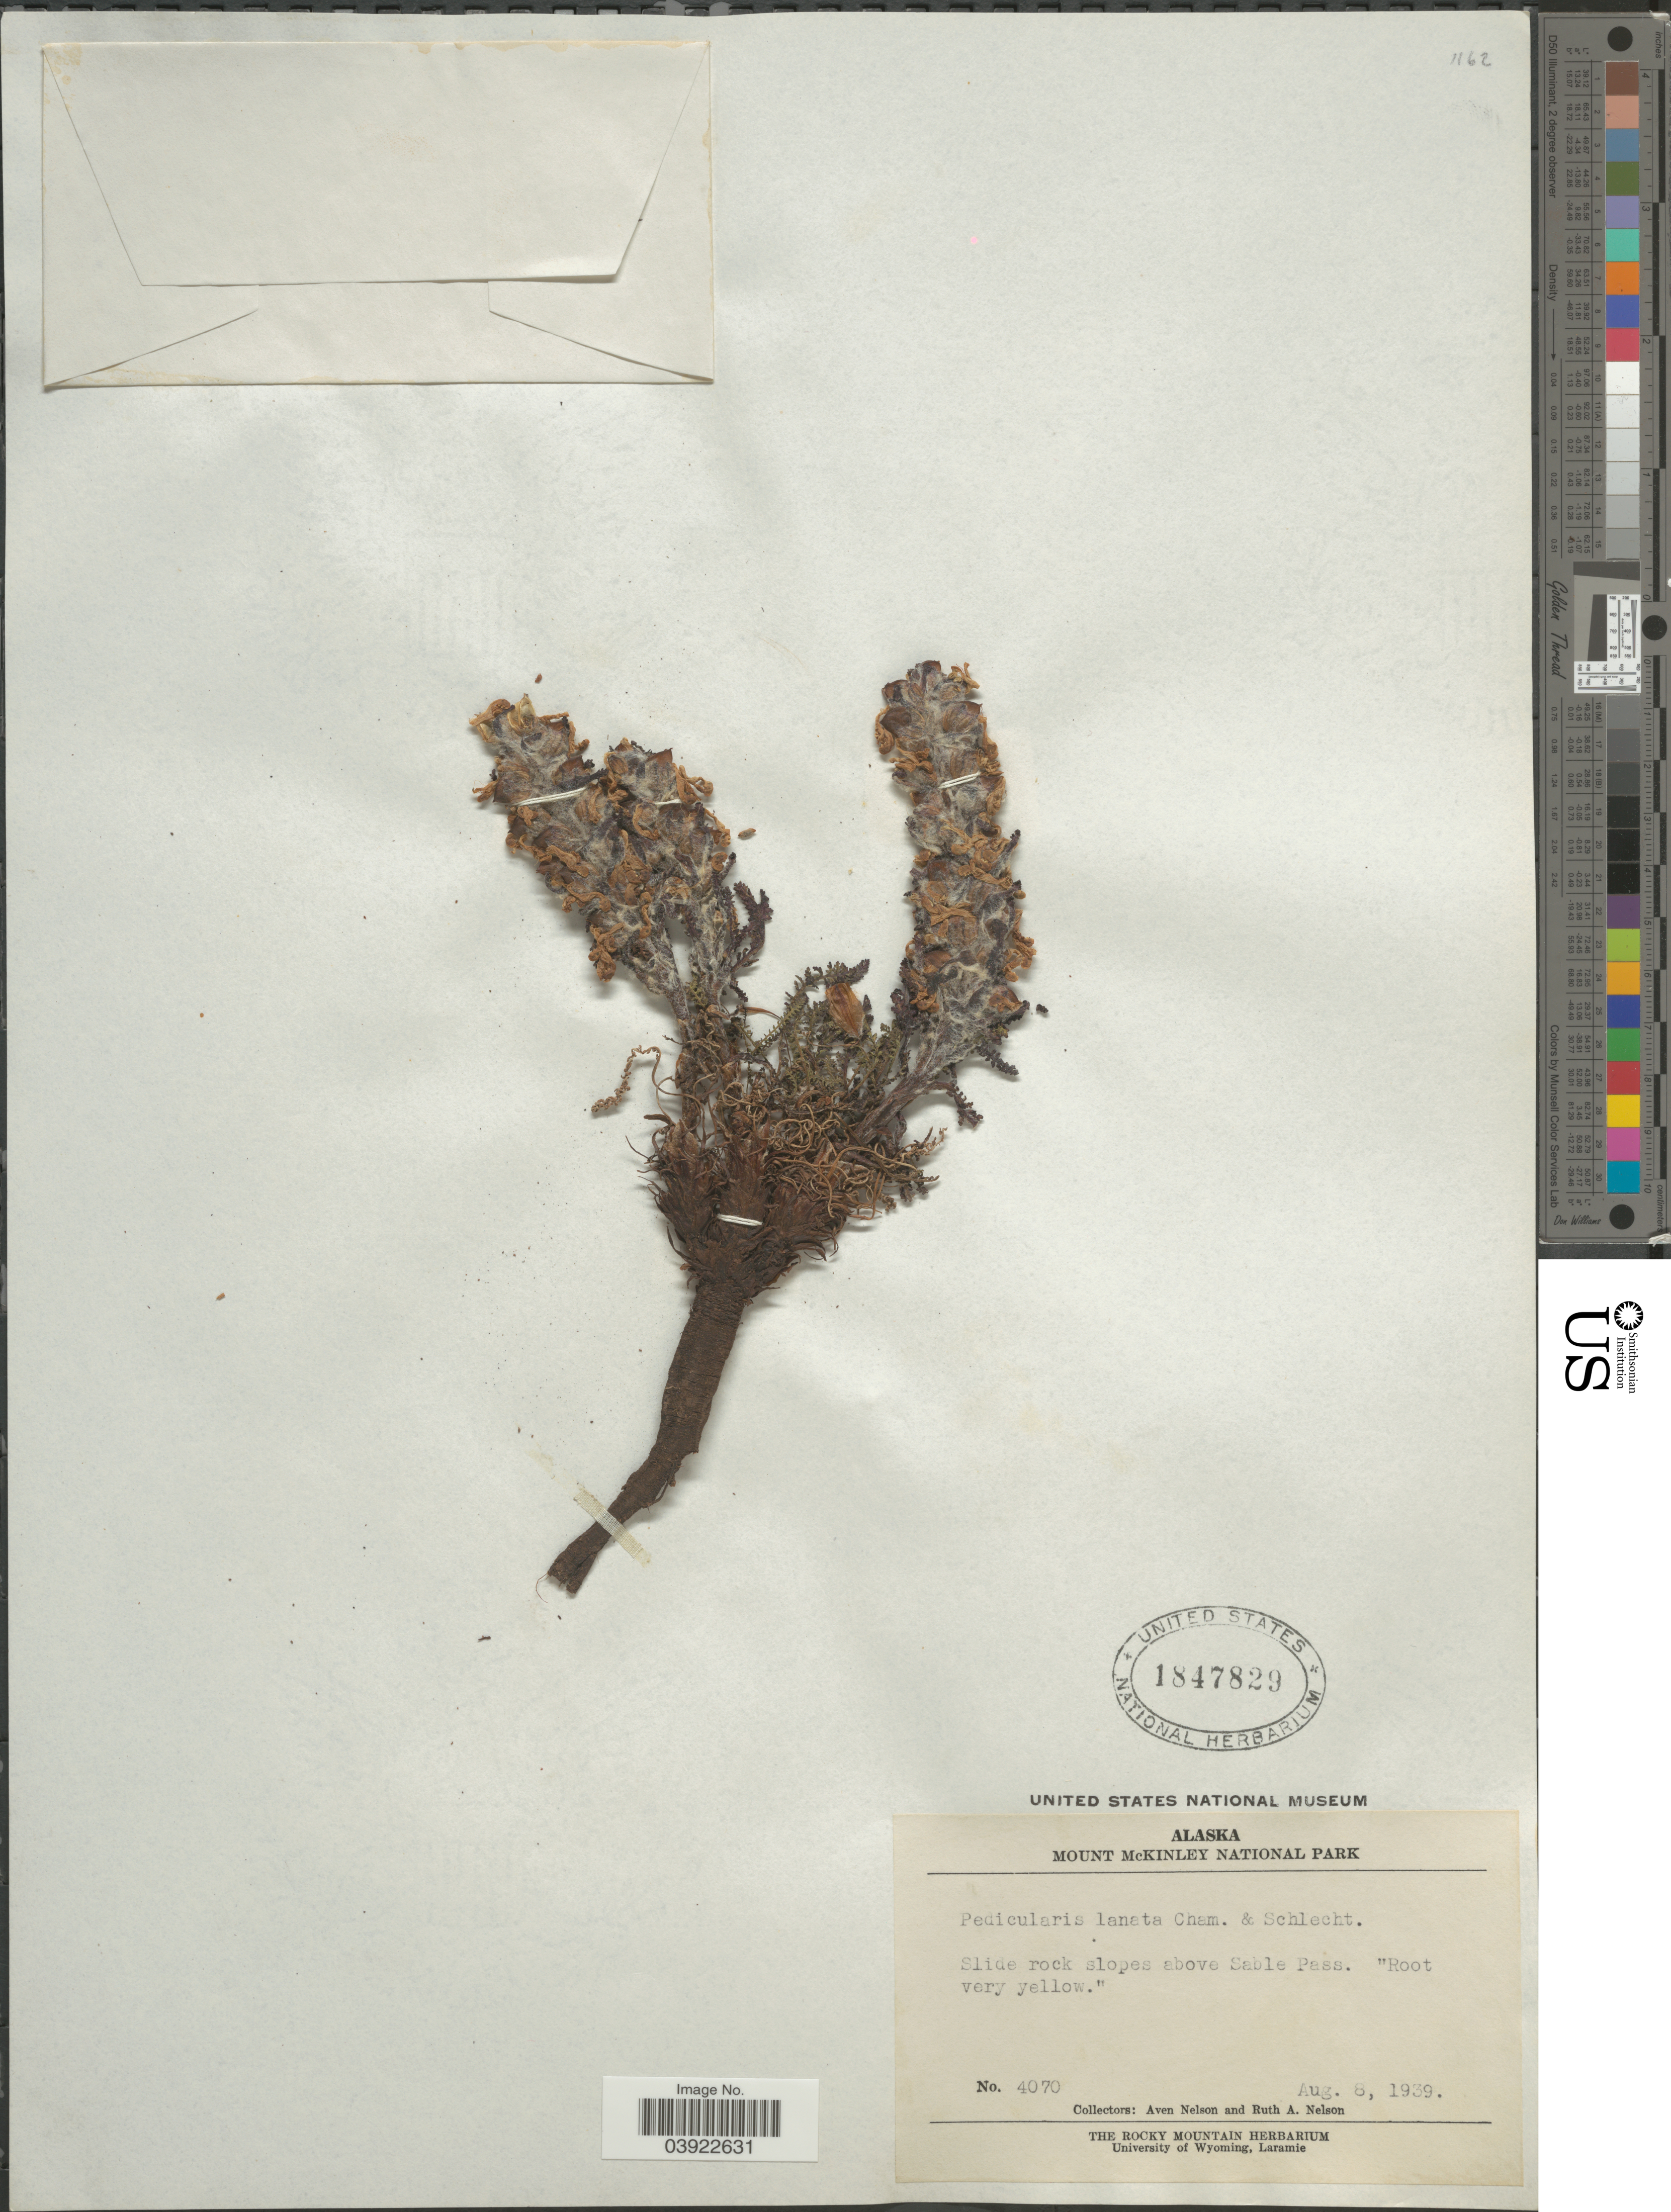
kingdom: Plantae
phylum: Tracheophyta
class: Magnoliopsida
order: Lamiales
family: Orobanchaceae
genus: Pedicularis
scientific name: Pedicularis lanata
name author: Willd. ex Cham. & Schltdl.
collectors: A. Nelson & R. A. Nelson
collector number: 4070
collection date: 1939-08-08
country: United States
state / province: Alaska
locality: Mount McKinley National Park. Above Sable Pass.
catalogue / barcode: US 1847829